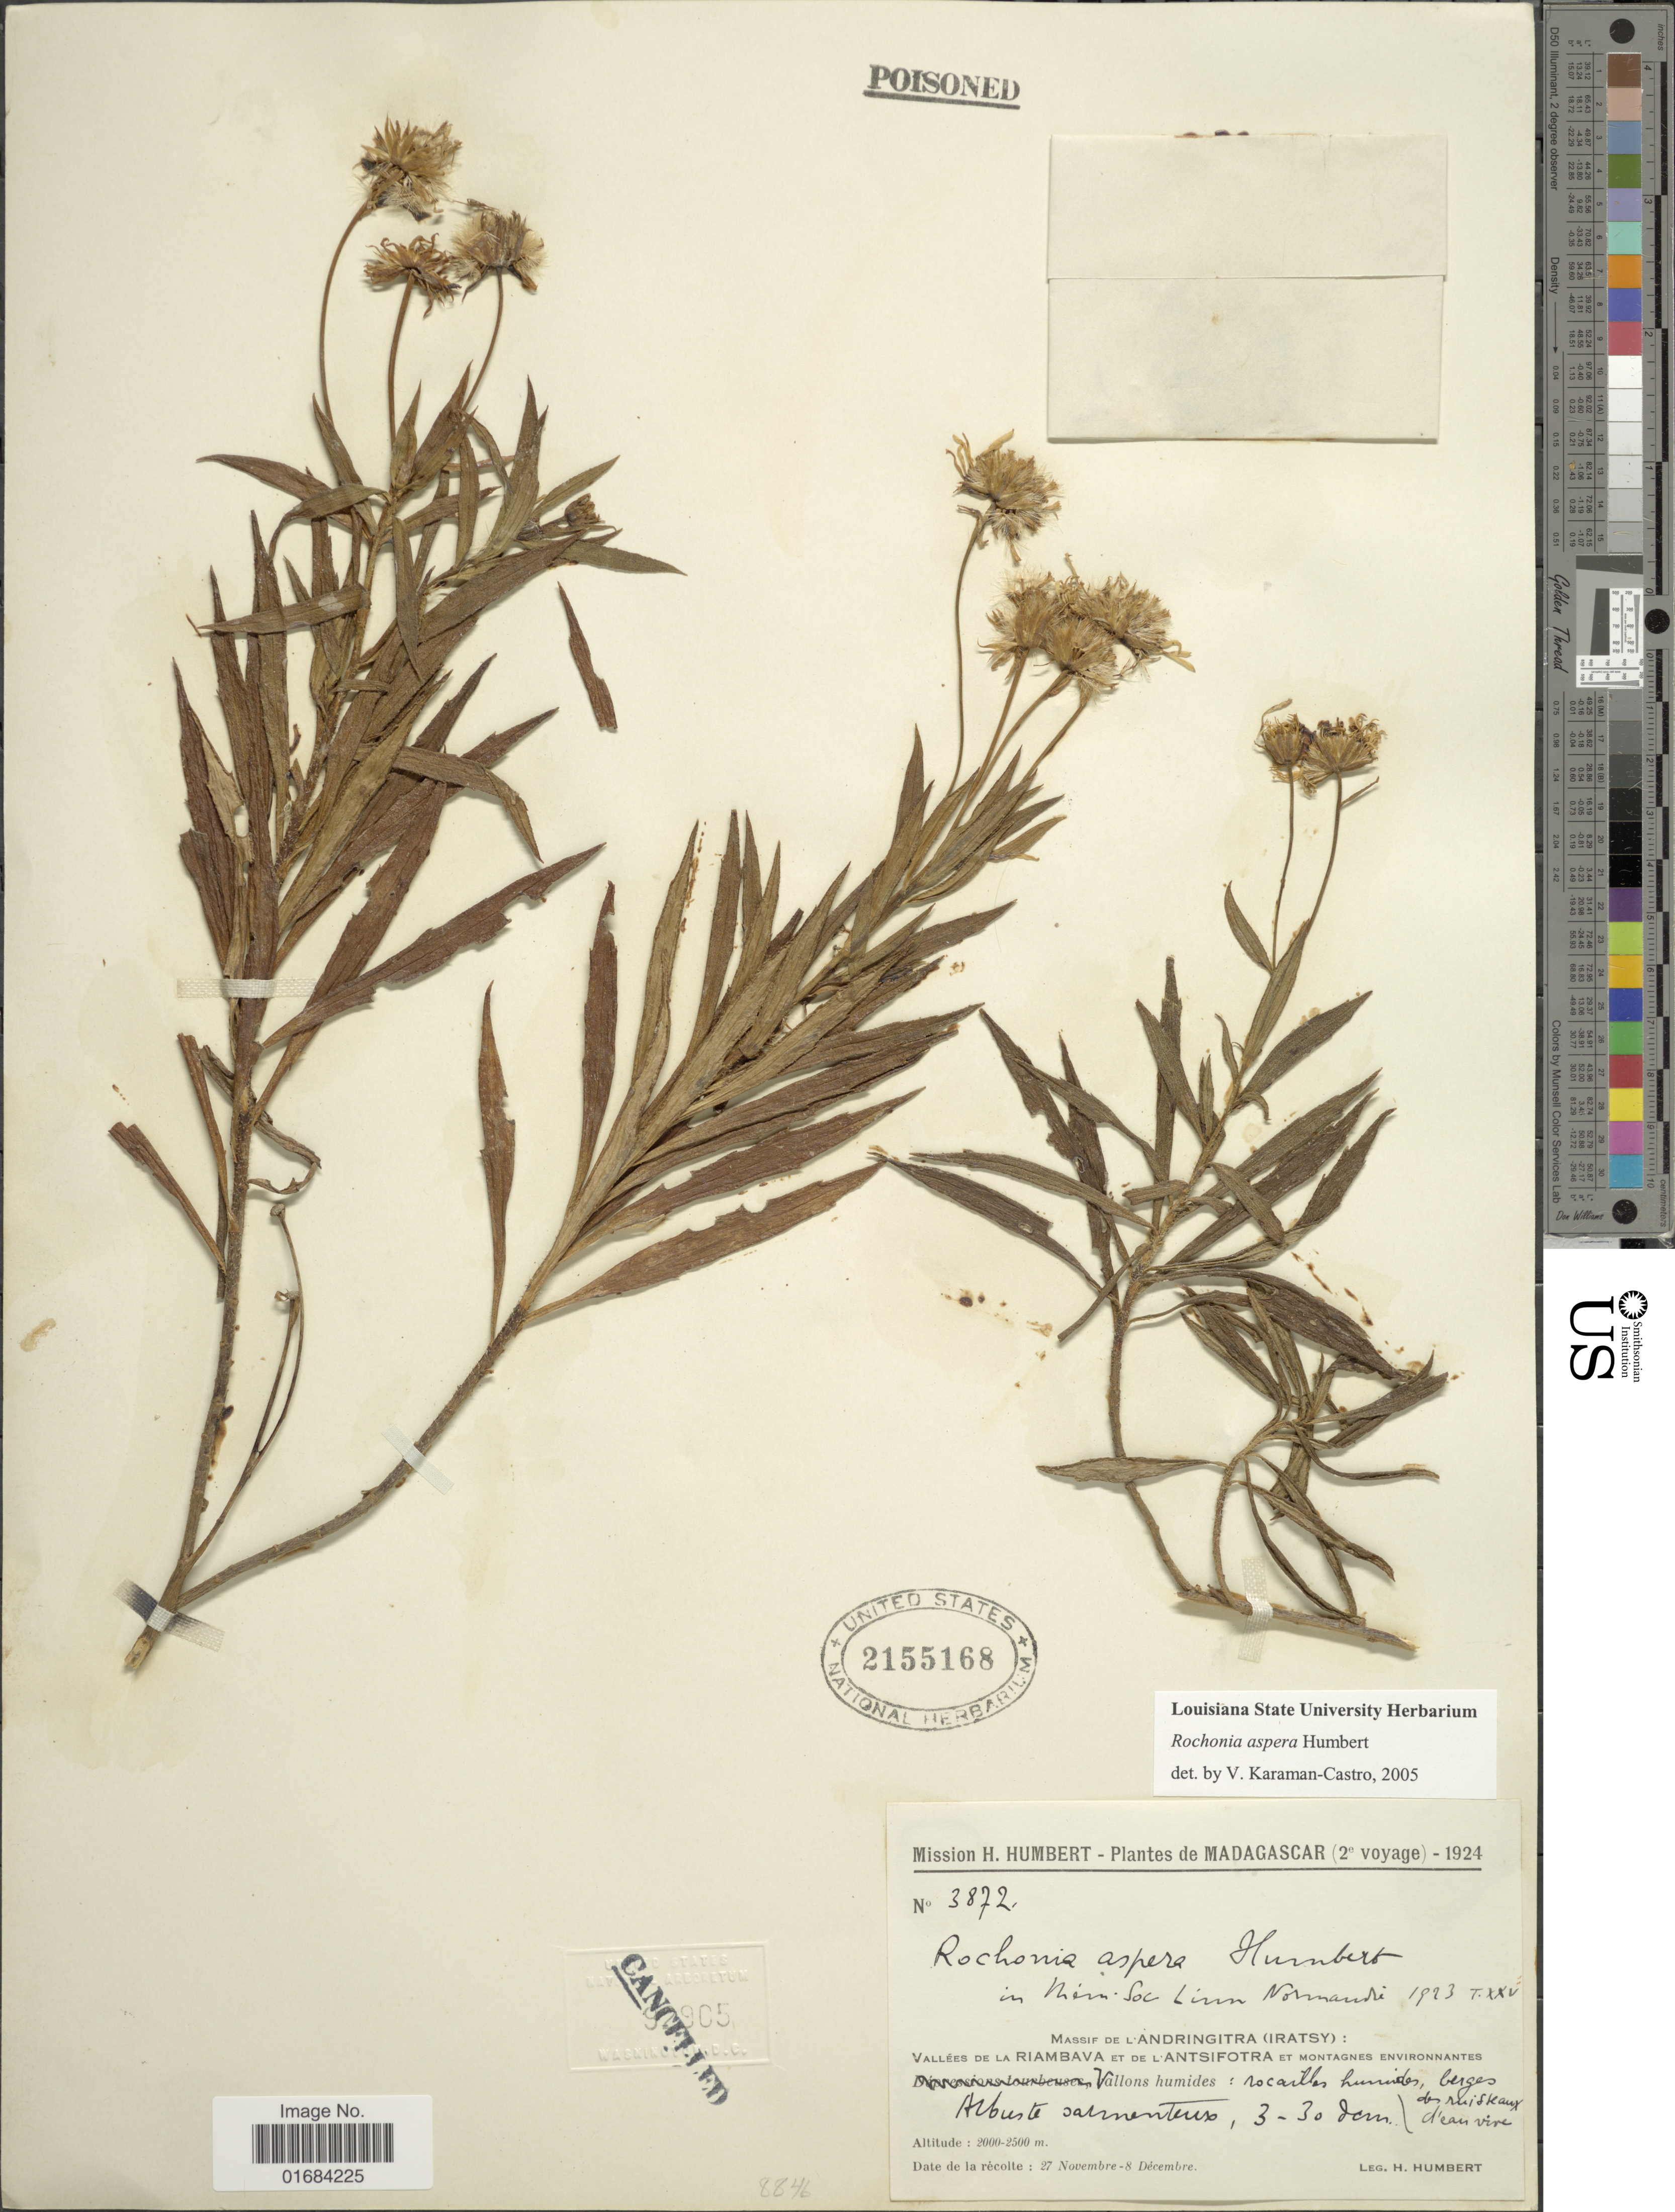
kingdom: Plantae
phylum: Tracheophyta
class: Magnoliopsida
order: Asterales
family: Asteraceae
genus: Rochonia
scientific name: Rochonia aspera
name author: Humbert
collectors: H. Humbert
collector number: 3872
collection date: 1924-11-27/1924-12-08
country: Madagascar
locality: Massif de L' Andringitra (Iratsy): Vallées de La Riambava et de L' Antsifotra et montagnes environnantes Vallons humides: rocailles humides, berges de ruisseaux d'eau rive.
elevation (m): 2000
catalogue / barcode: US 2155168